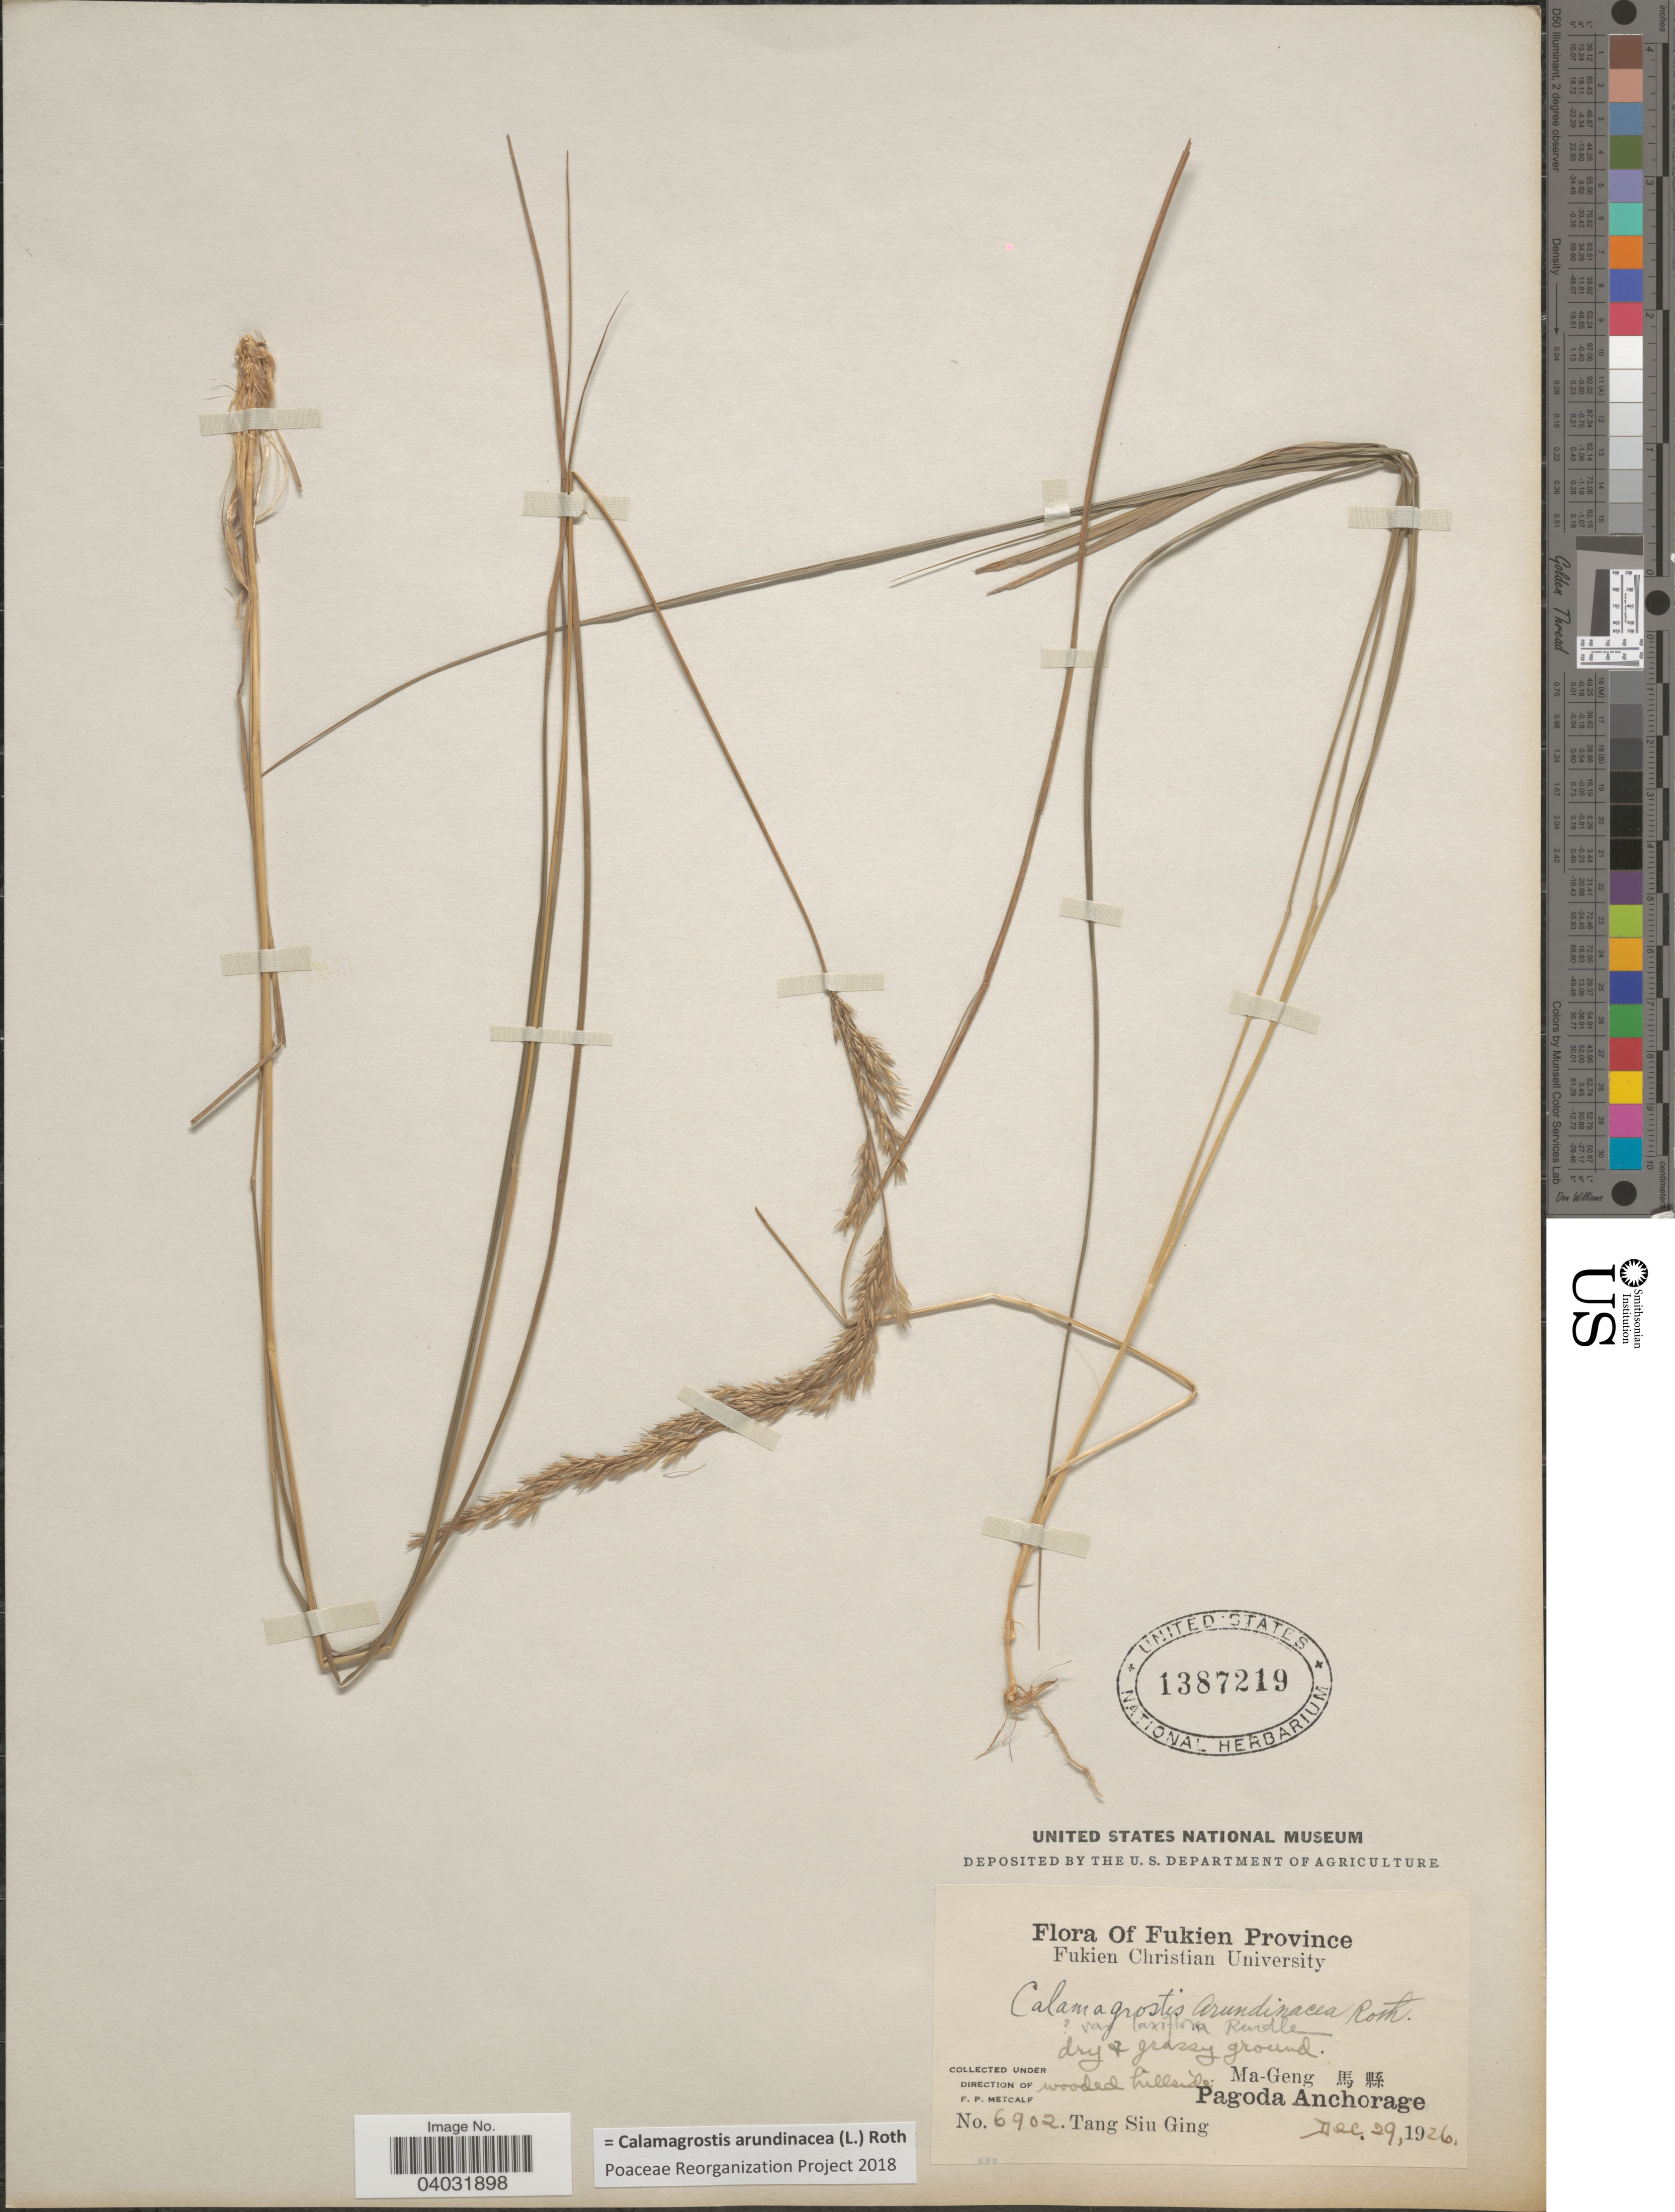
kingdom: Plantae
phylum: Tracheophyta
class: Liliopsida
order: Poales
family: Poaceae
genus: Calamagrostis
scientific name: Calamagrostis arundinacea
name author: (L.) Roth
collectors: T. Ging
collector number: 6902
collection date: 1926-12-29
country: China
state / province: Fujian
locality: Fukien Province. Ma-Geng X. Pagoda Anchorage.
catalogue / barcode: US 1387219